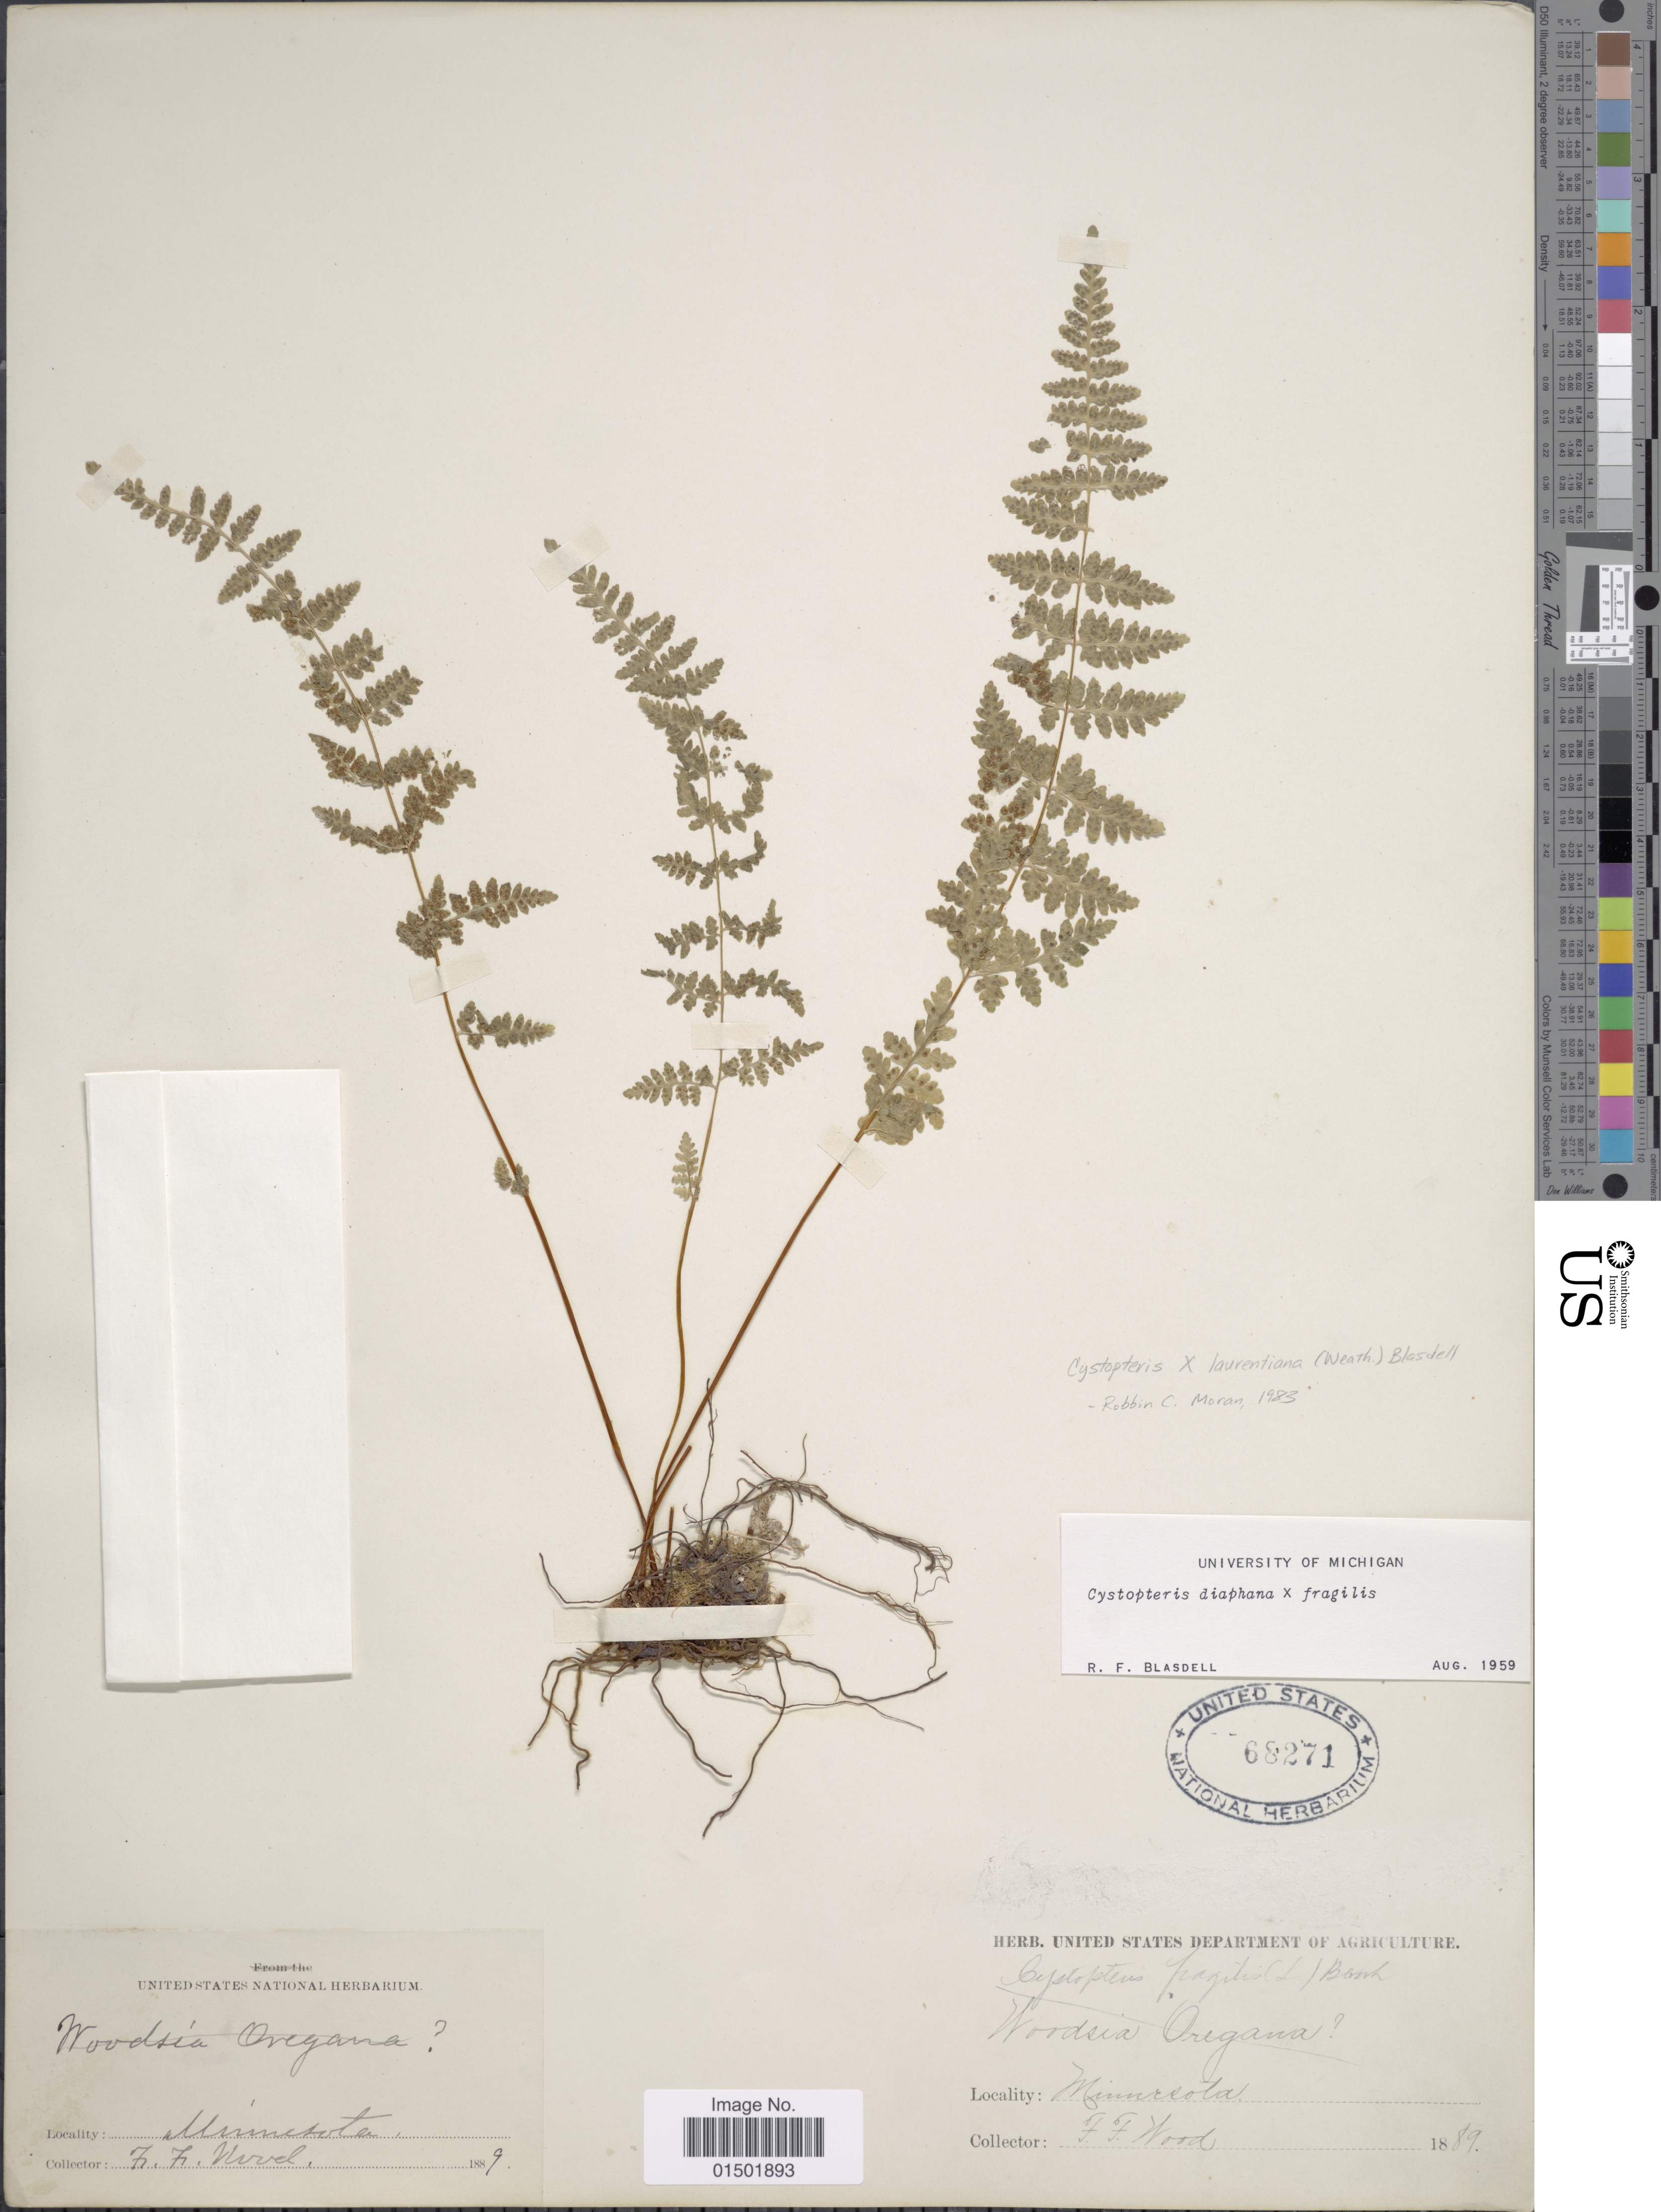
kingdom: Plantae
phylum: Tracheophyta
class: Polypodiopsida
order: Polypodiales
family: Cystopteridaceae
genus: Cystopteris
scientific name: Cystopteris laurentiana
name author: (Weath.) Blasdell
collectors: F. Wood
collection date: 1889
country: United States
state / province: Minnesota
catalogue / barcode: US 68271